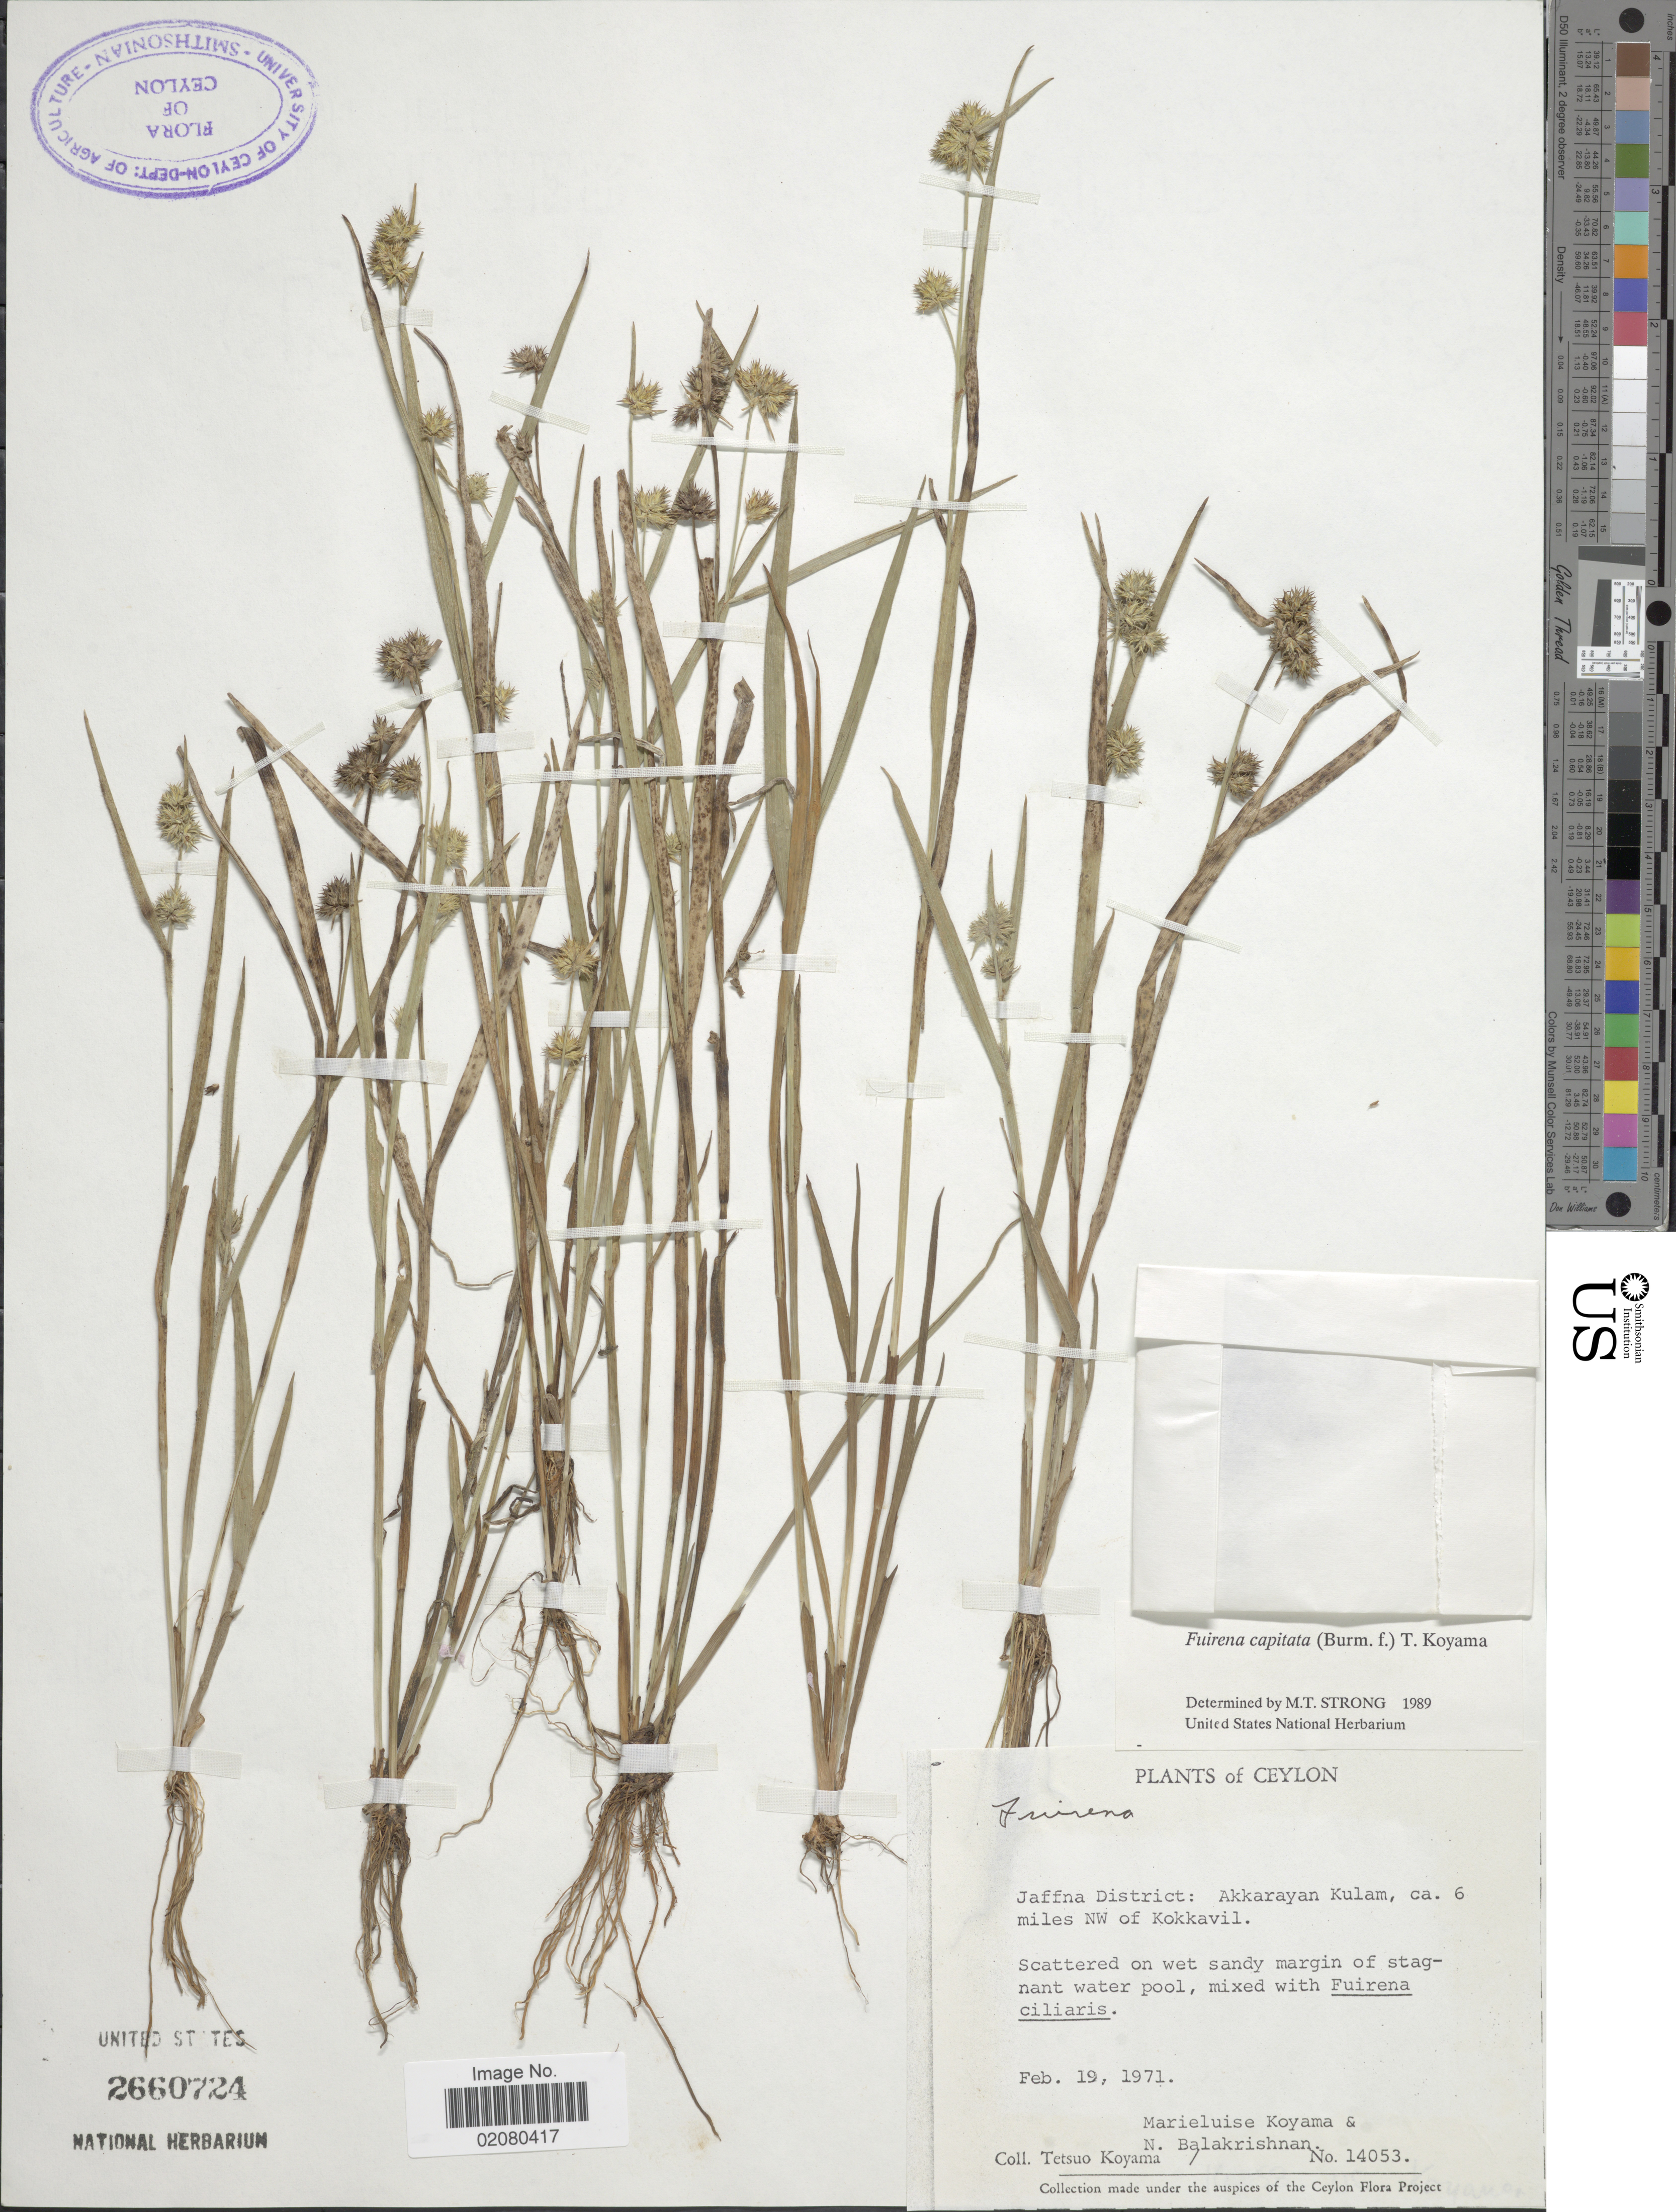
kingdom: Plantae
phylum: Tracheophyta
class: Liliopsida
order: Poales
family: Cyperaceae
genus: Fuirena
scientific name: Fuirena uncinata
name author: (Willd.) Kunth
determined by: Strong, Mark T., (BOT), Smithsonian Institution - National Museum of Natural History (UNITED STATES)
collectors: T. Koyama, M. Koyama & N. Balakrishnan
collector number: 14053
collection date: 1971-02-19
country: Sri Lanka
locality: Ceylon, Jaffna District: Akkarayan Kulam, ca. 6 miles NW of Kokkavil.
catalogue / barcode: US 2660724